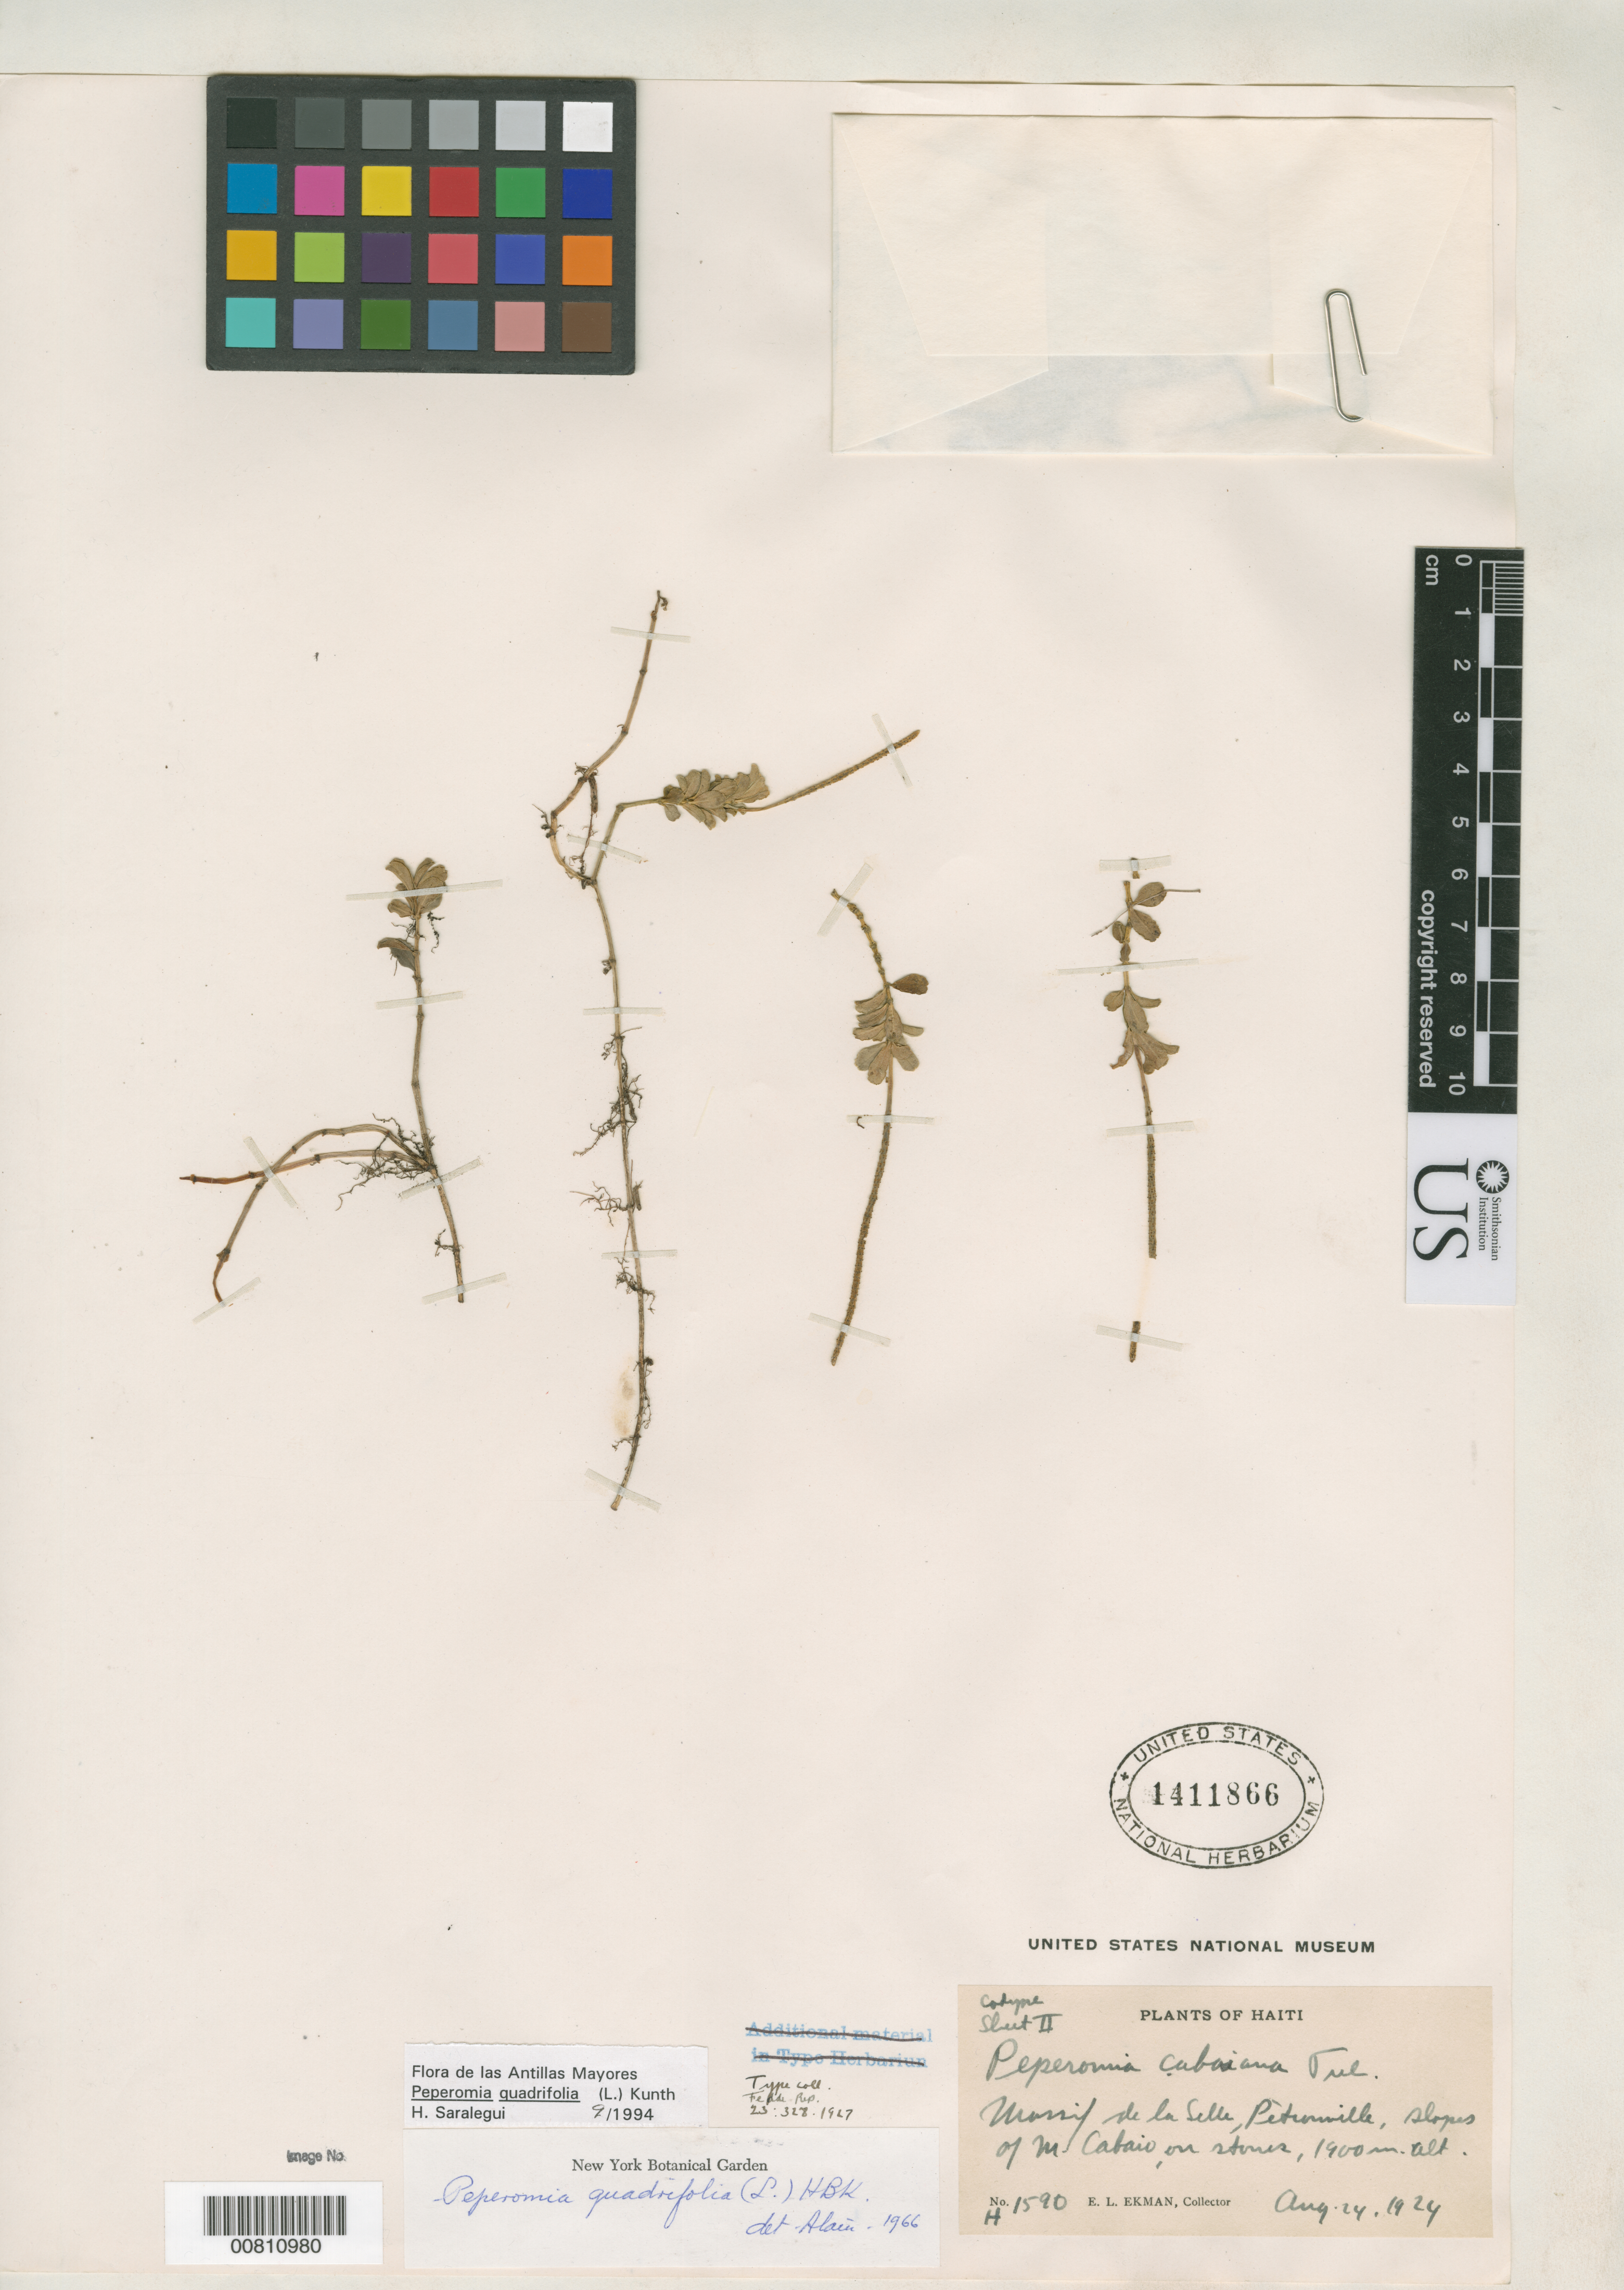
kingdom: Plantae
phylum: Tracheophyta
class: Magnoliopsida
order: Piperales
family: Piperaceae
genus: Peperomia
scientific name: Peperomia cabaiana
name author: Trel.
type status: Isotype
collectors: E. L. Ekman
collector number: H 1590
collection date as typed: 24 Aug 1924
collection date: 1924-08-24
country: Haiti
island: Hispaniola Island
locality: Massif de la Selle, Petionville, slopes of M. Cabaio.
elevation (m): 1900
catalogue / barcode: US 1411866